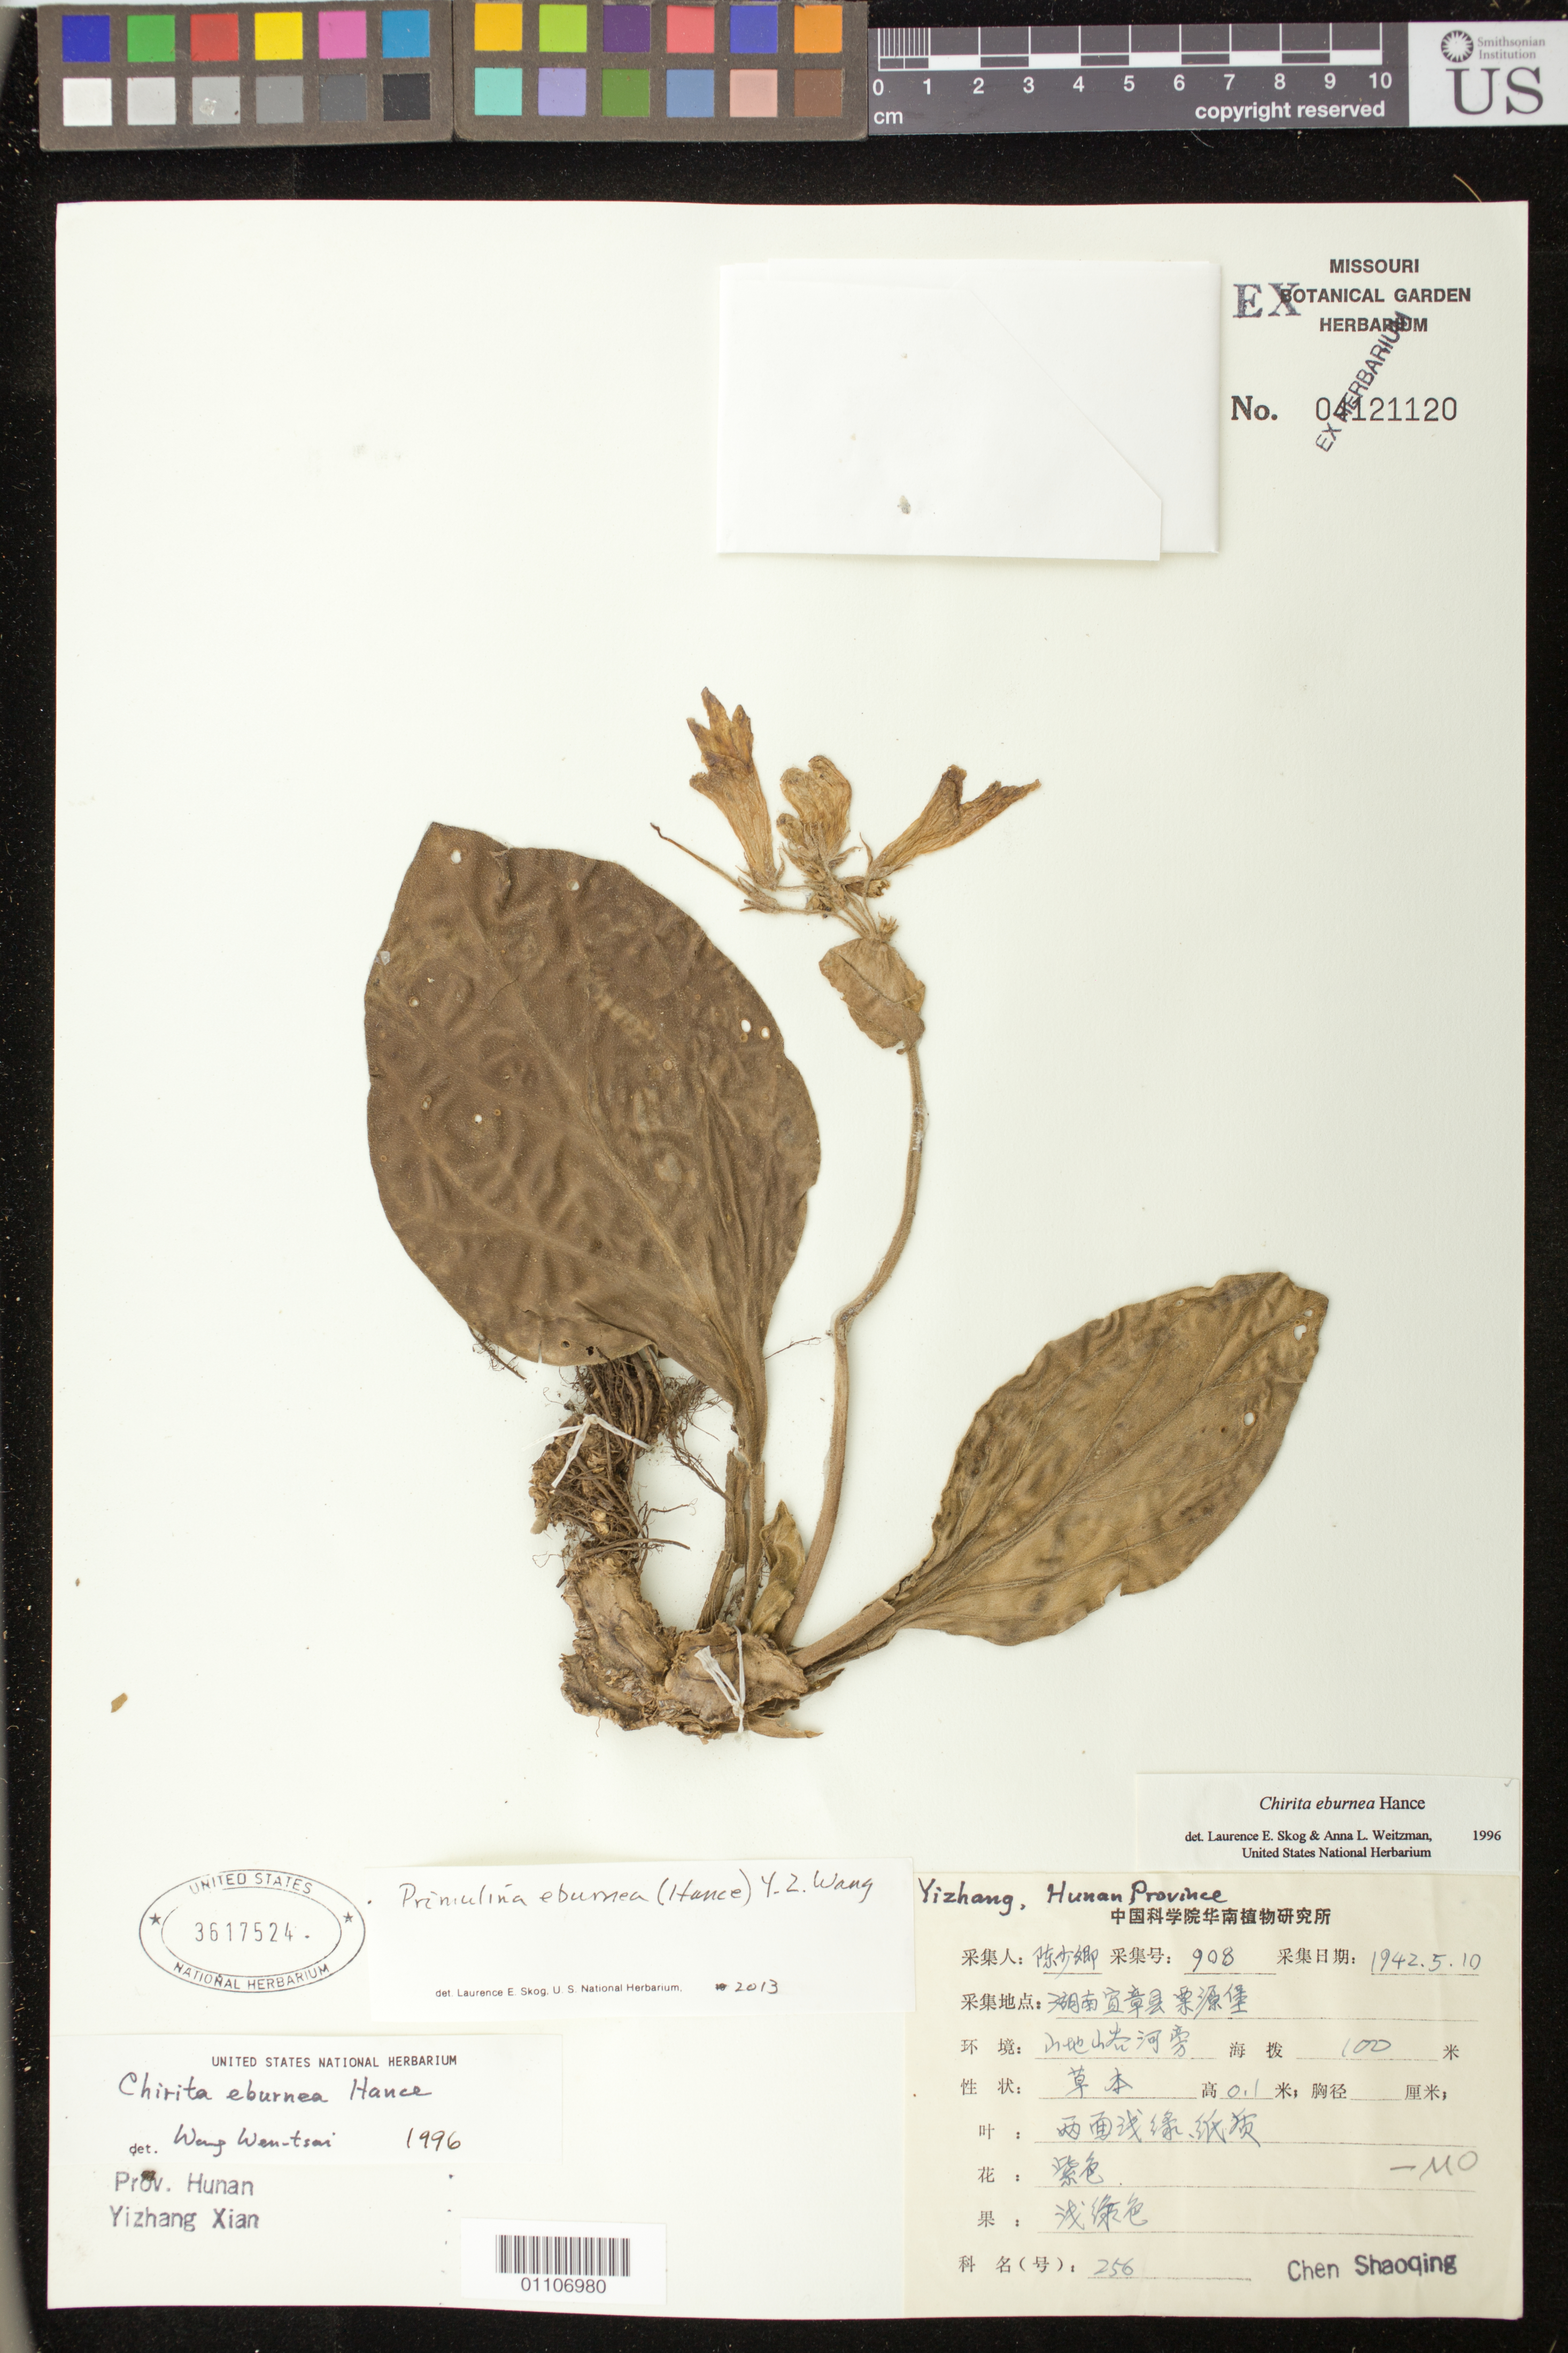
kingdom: Plantae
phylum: Tracheophyta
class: Magnoliopsida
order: Lamiales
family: Gesneriaceae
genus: Primulina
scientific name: Primulina eburnea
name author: (Hance) Y.Z. Wang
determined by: Skog, Laurence E.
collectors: S. Chen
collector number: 908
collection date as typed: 05 Oct 1942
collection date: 1942-10-05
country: China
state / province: Hunan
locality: Yizhang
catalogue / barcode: US 3617524